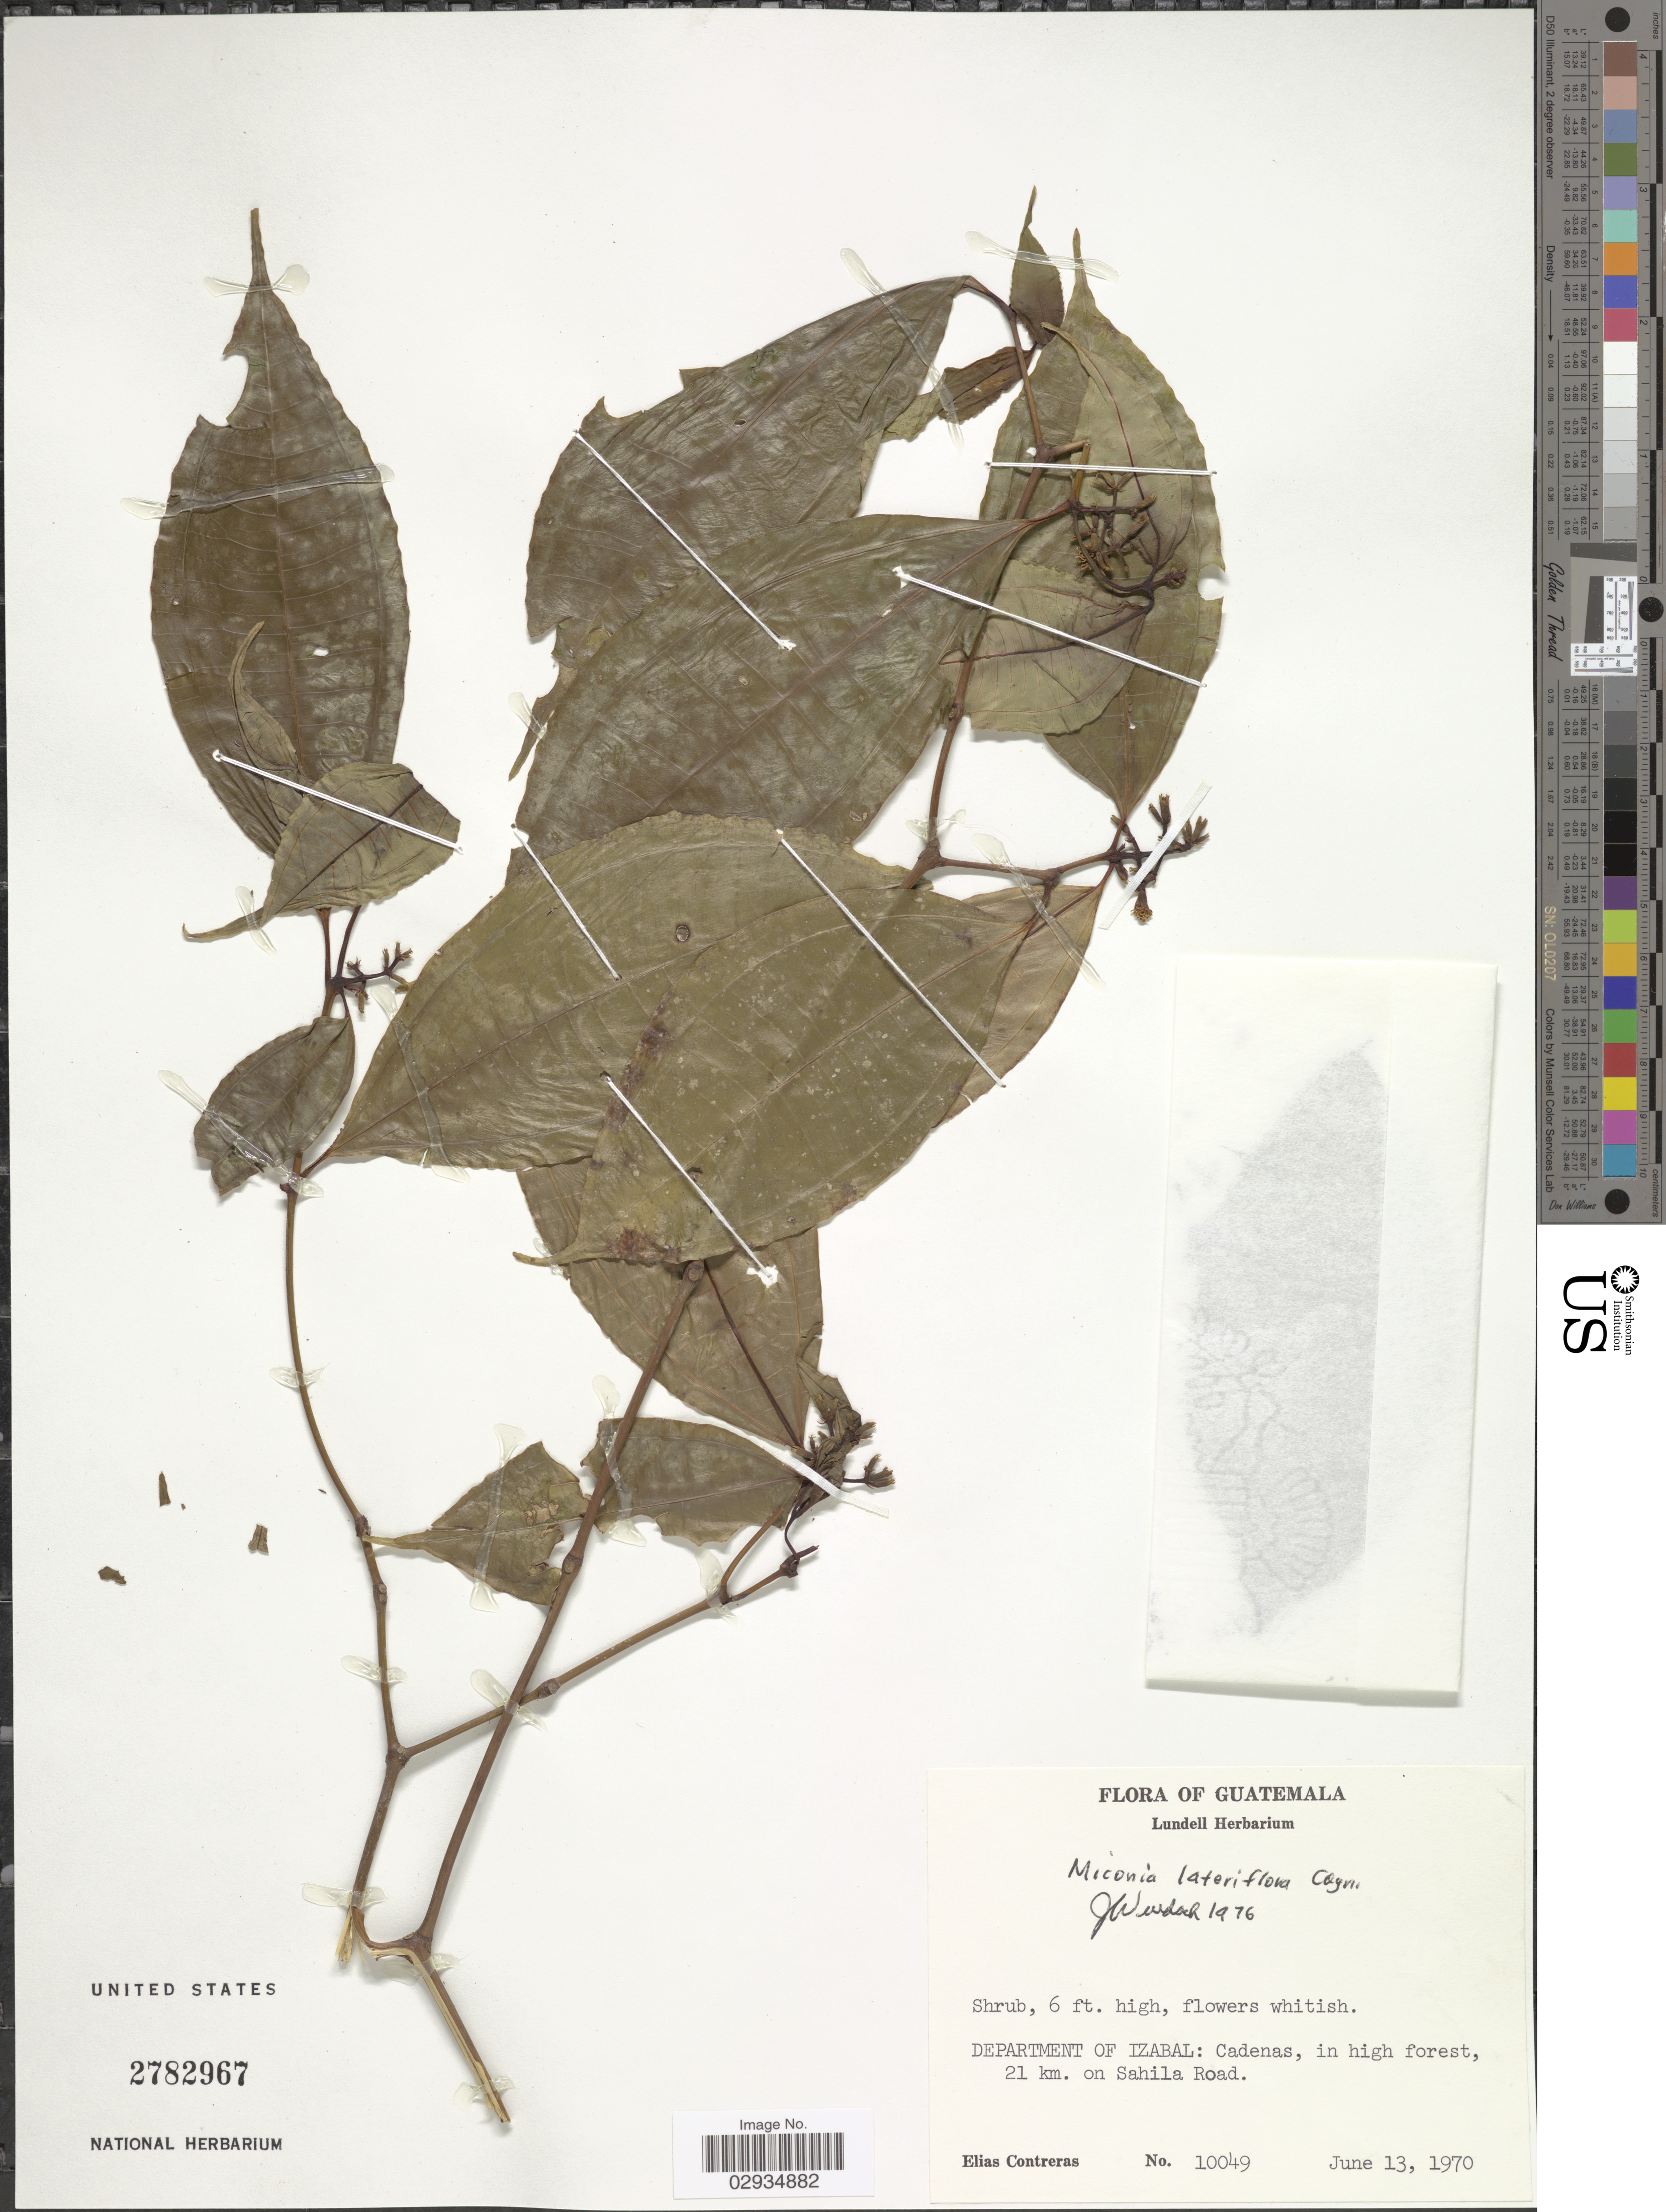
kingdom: Plantae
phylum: Tracheophyta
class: Magnoliopsida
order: Myrtales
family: Melastomataceae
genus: Miconia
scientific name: Miconia lateriflora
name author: Cogn.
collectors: E. Contreras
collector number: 10049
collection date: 1970-06-13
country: Guatemala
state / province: Izabal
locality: Department of Izabal: Cadenas, 21 km. on Sahila Road.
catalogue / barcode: US 2782967